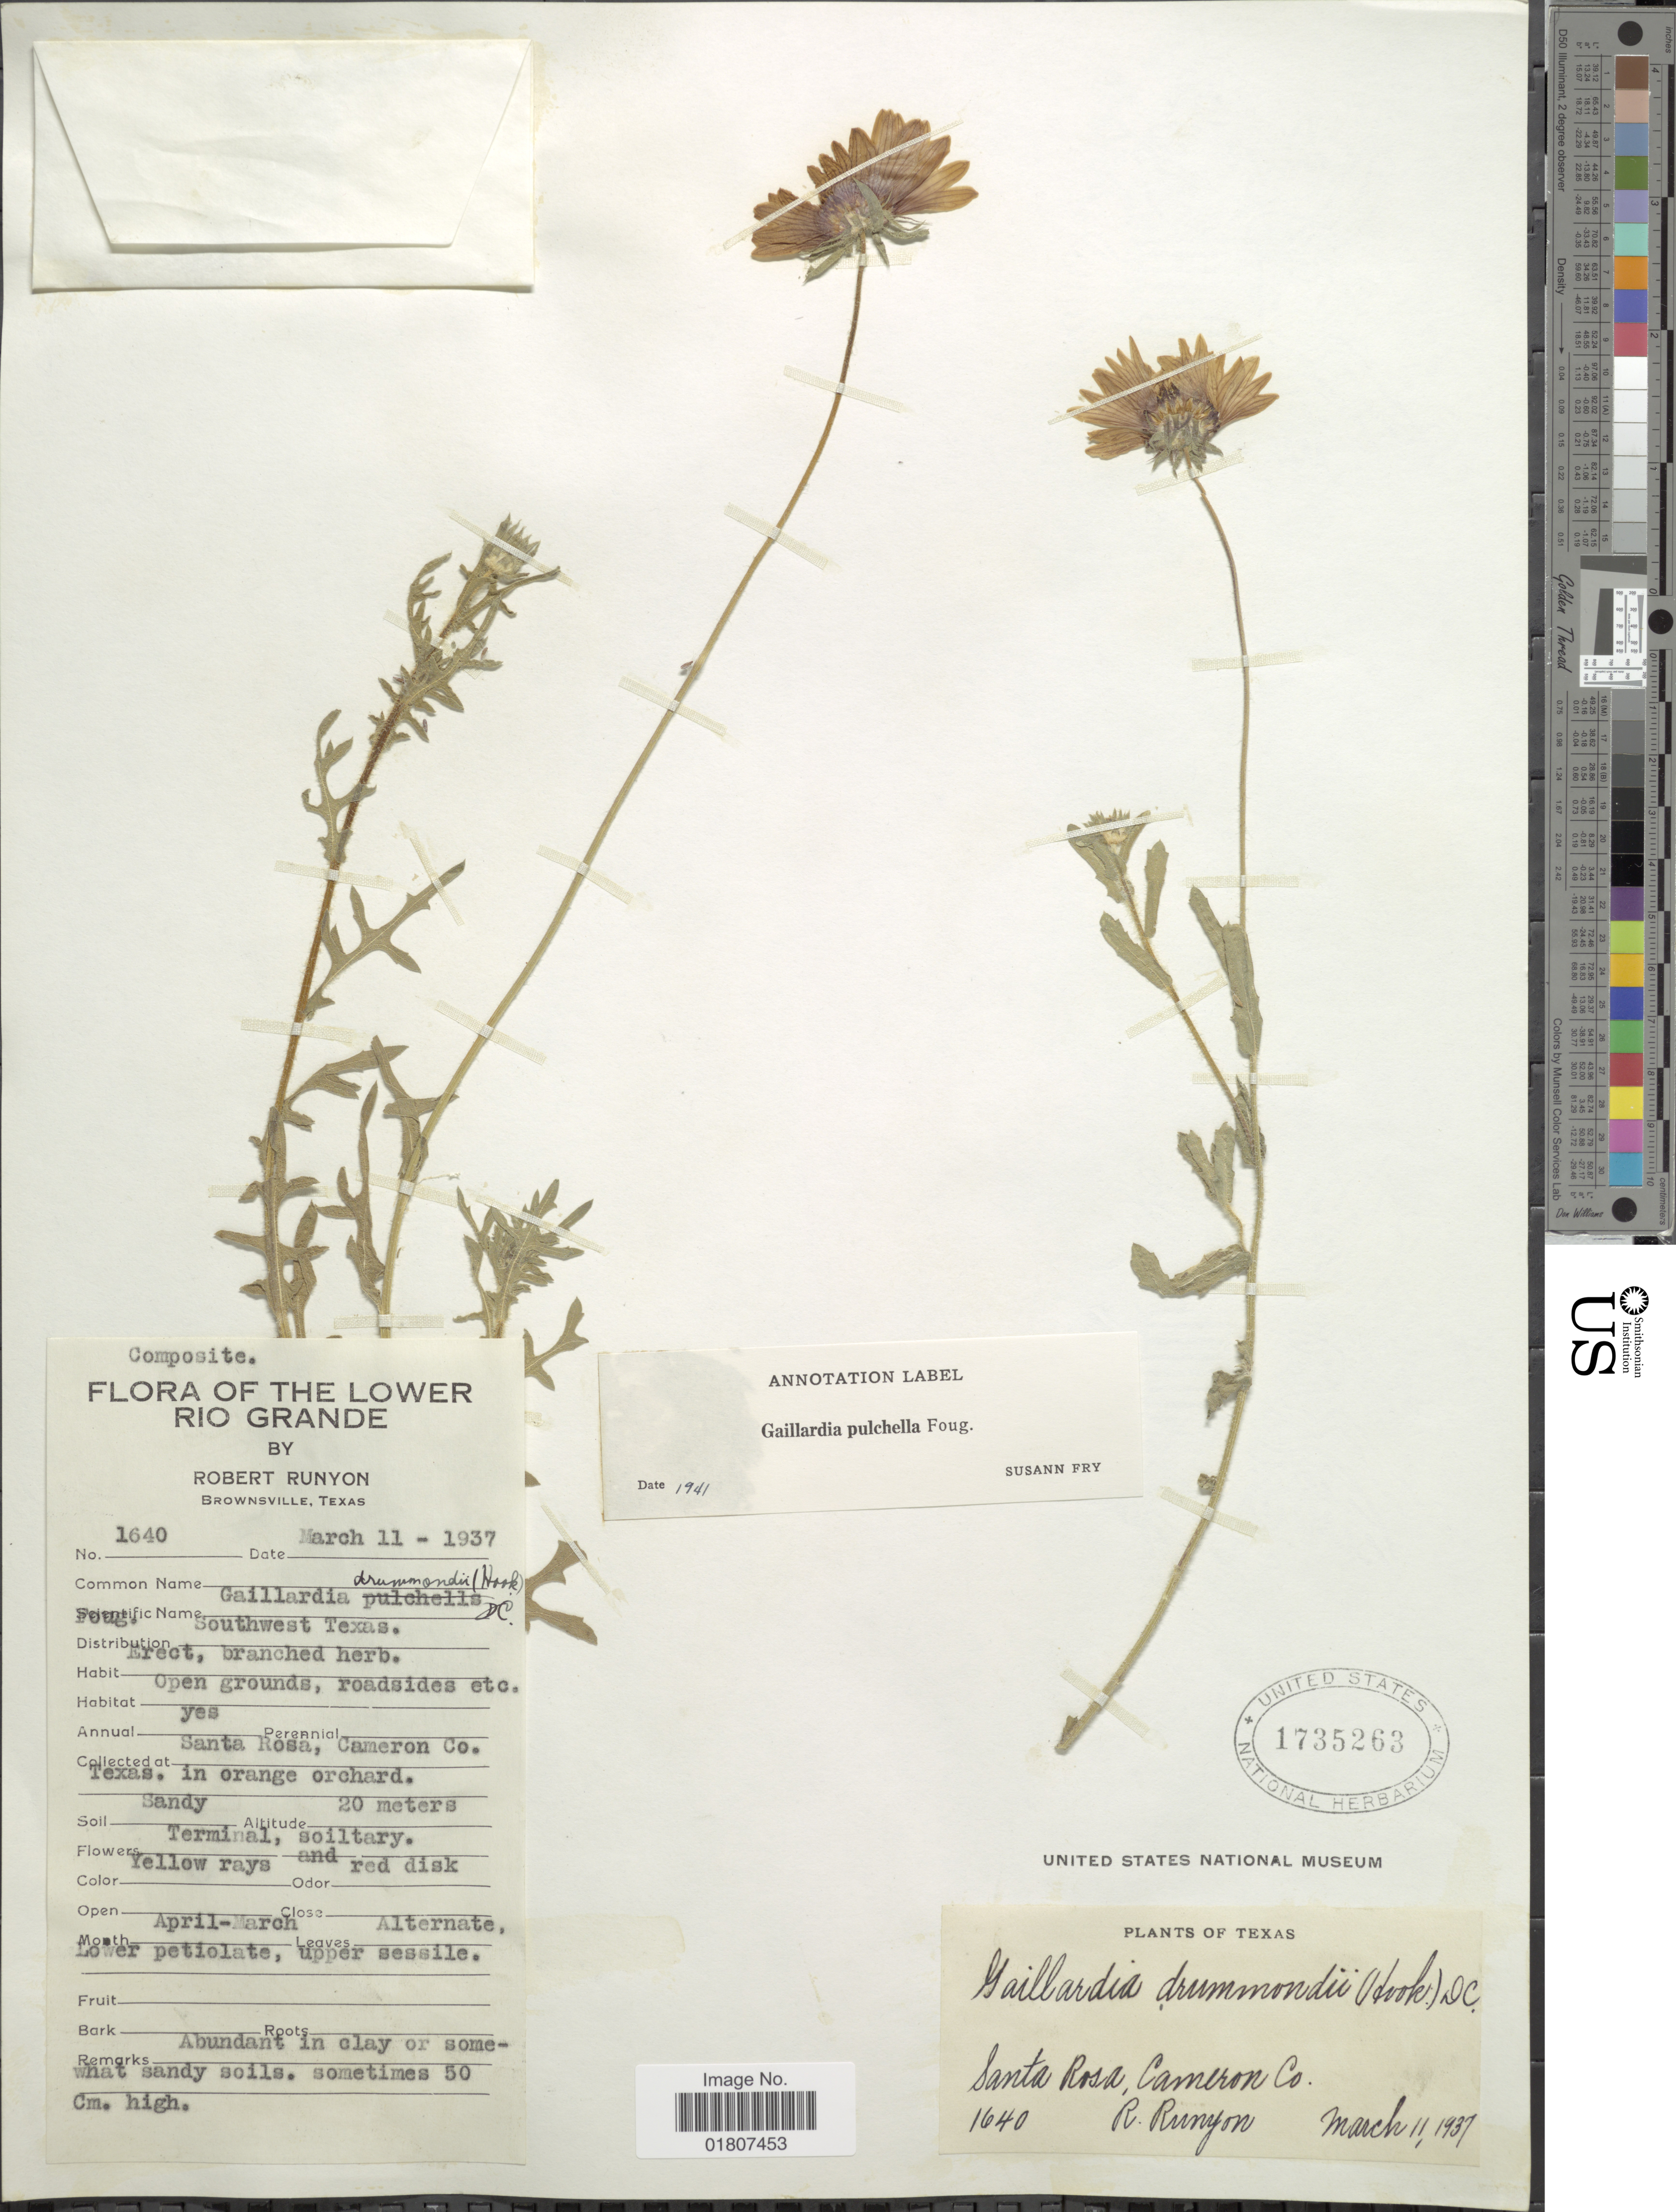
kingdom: Plantae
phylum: Tracheophyta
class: Magnoliopsida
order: Asterales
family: Asteraceae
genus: Gaillardia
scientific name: Gaillardia pulchella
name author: Foug.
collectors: R. Runyon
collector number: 1640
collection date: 1937-03-11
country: United States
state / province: Texas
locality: Santa Rosa, Cameron Co. in orange orchard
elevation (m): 20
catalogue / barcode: US 1735263